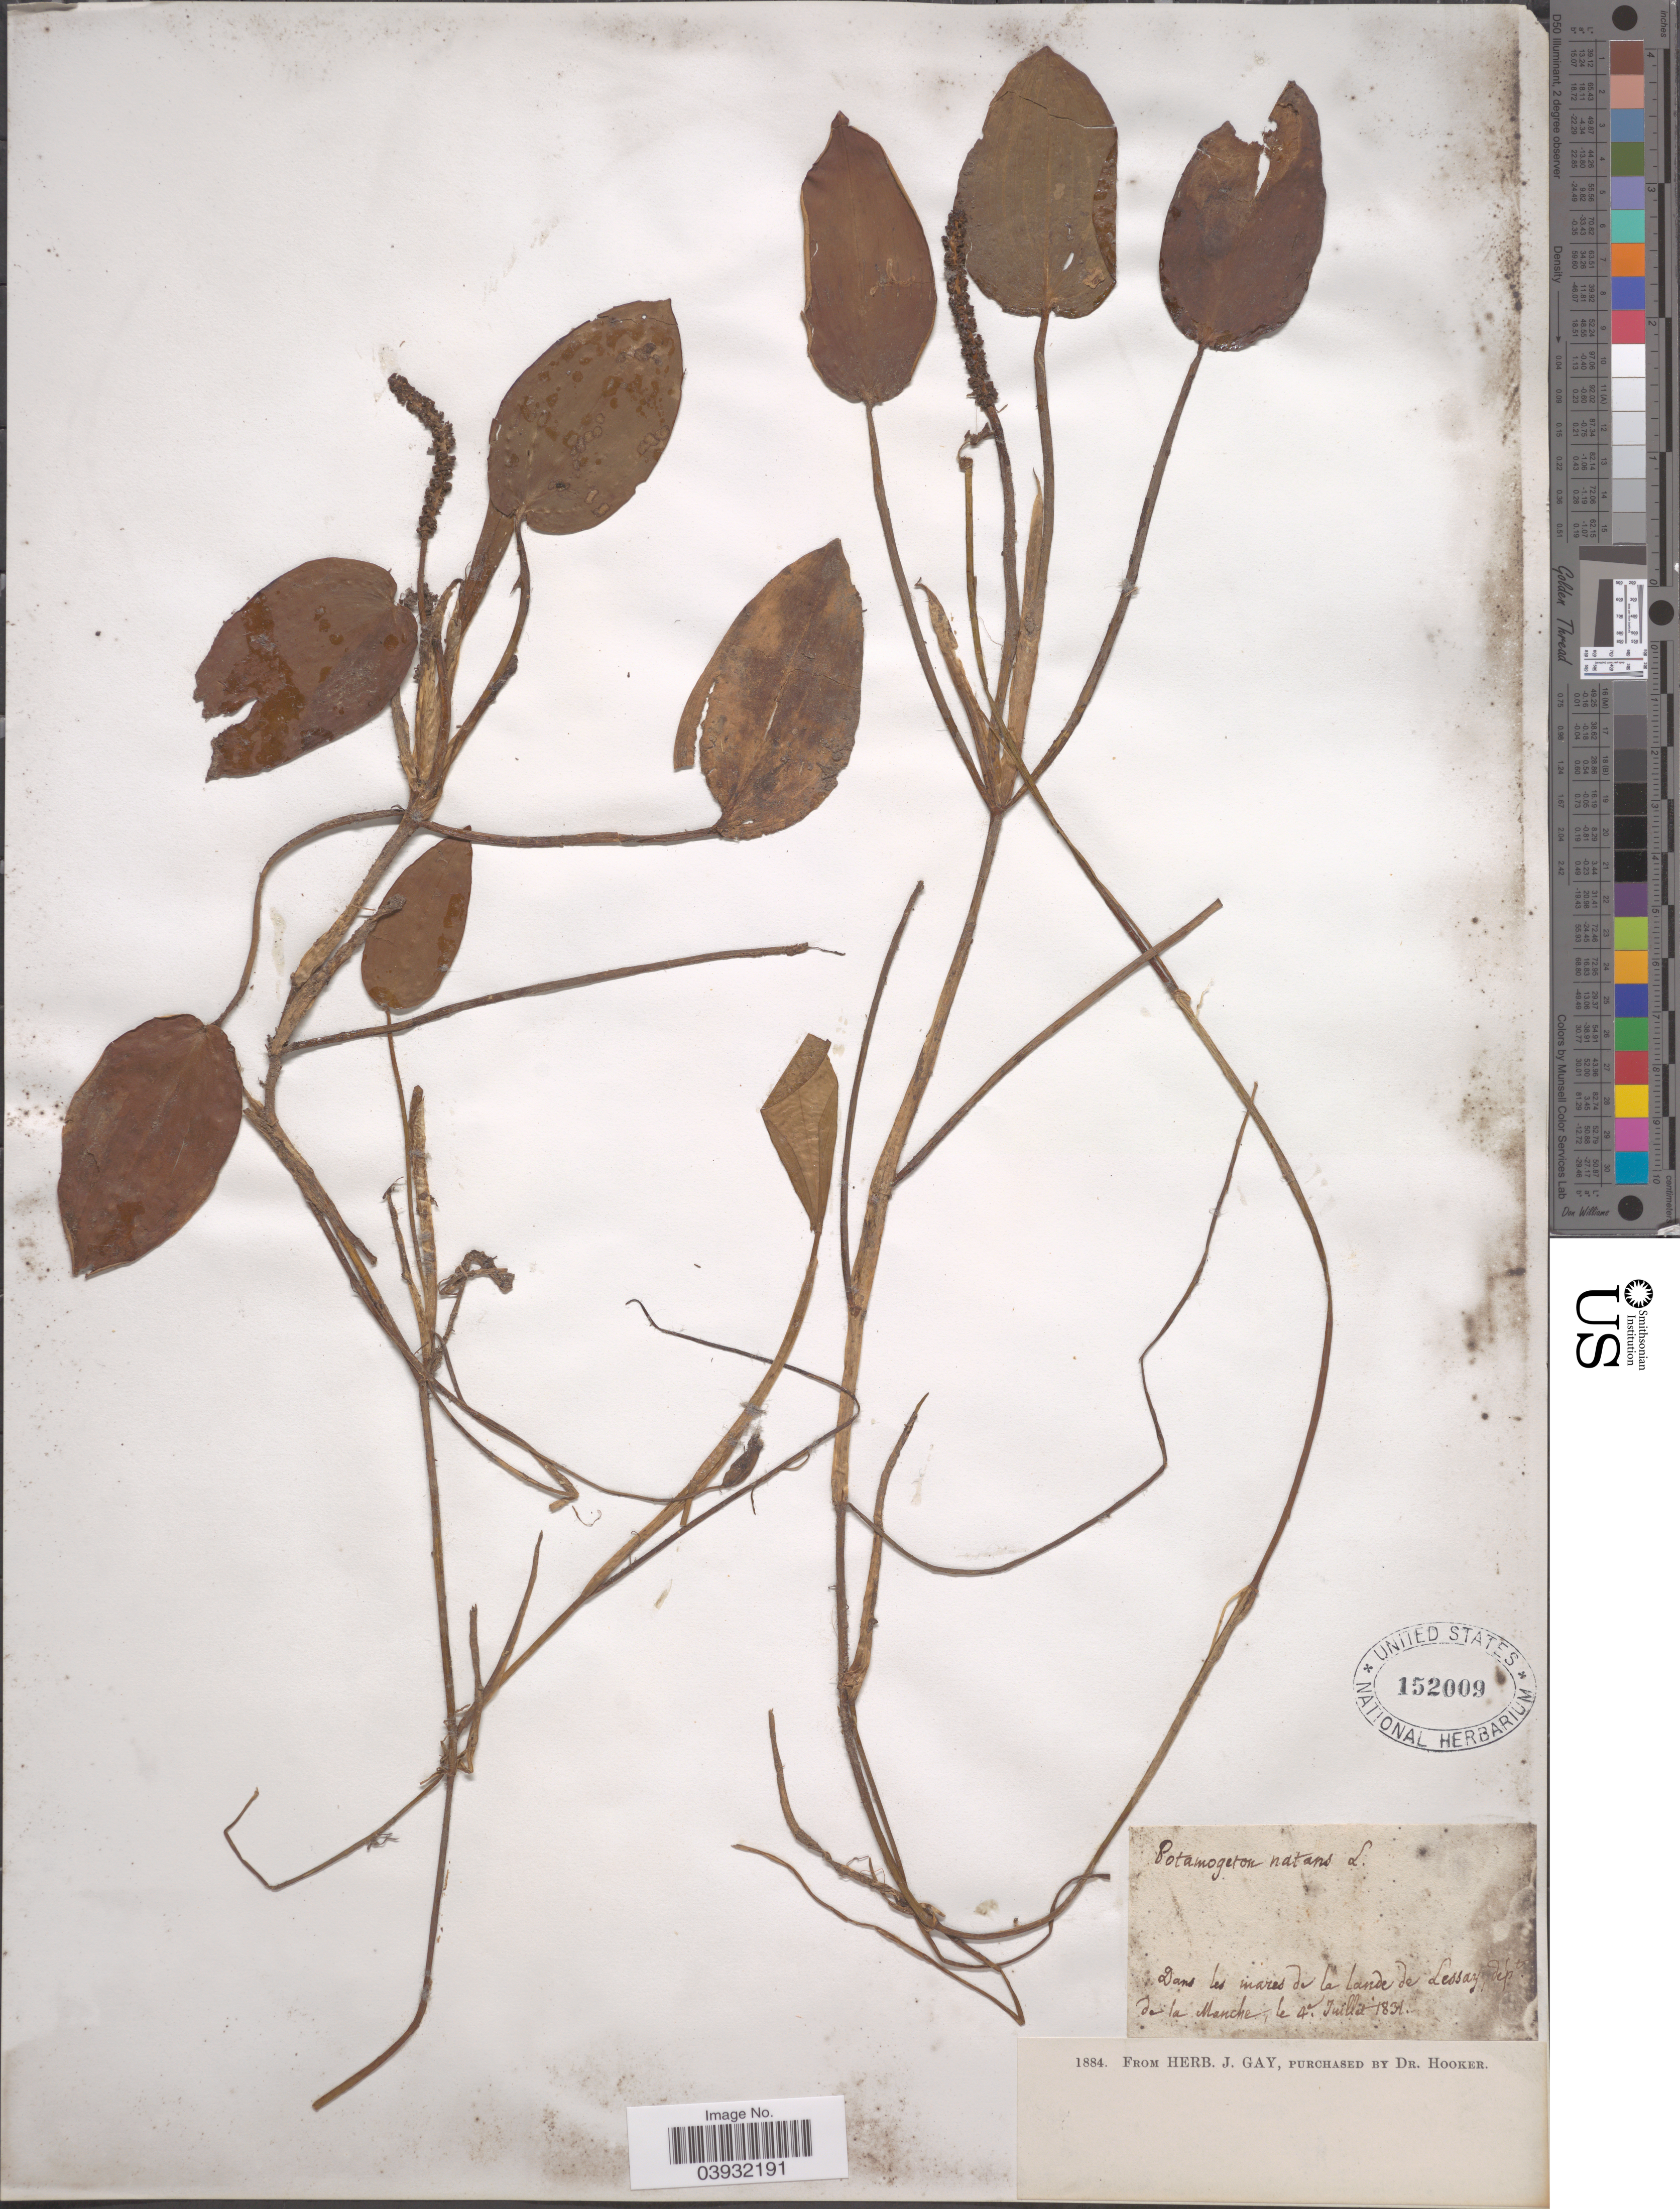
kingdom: Plantae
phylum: Tracheophyta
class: Liliopsida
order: Alismatales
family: Potamogetonaceae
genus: Potamogeton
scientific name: Potamogeton natans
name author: L.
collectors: ex herb. J. Gay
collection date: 1831-07-04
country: France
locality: Dans les mares de la lande de Lessay, dept. de la Manche.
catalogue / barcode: US 152009